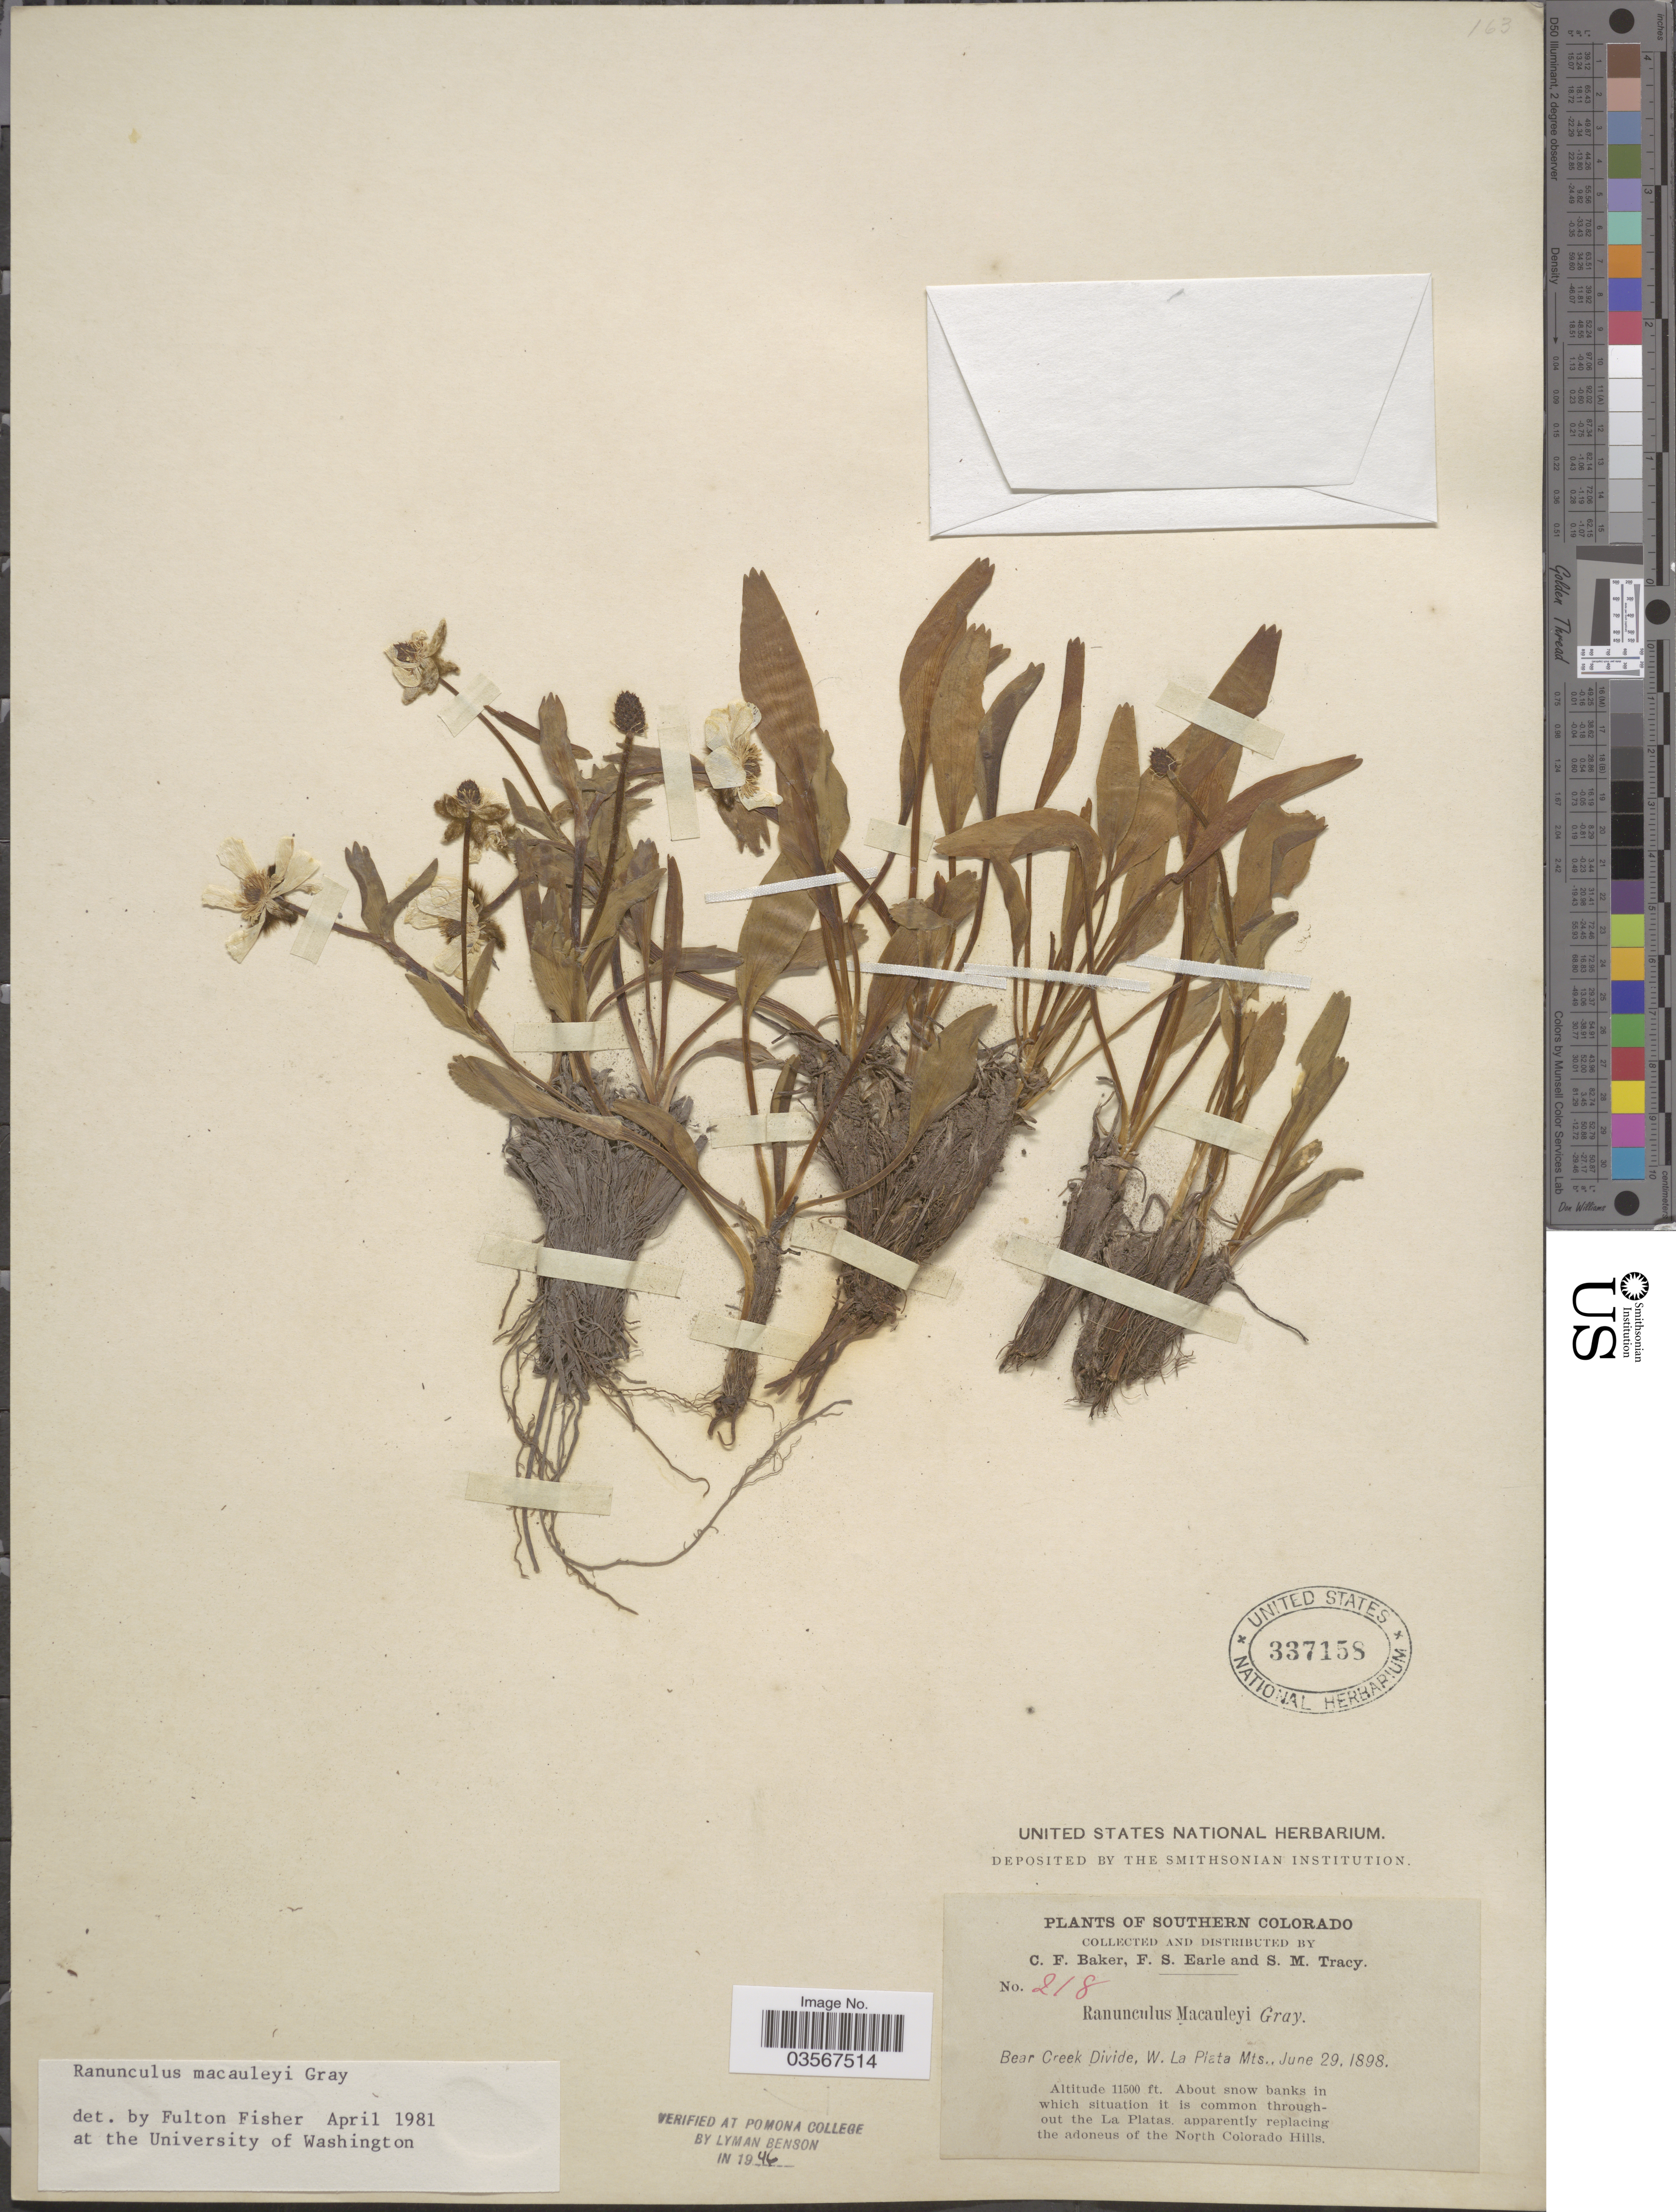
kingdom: Plantae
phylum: Tracheophyta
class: Magnoliopsida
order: Ranunculales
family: Ranunculaceae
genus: Ranunculus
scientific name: Ranunculus macauleyi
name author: A. Gray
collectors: C. F. Baker, F. S. Earle & S. M. Tracy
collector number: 218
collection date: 1898-06-29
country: United States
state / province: Colorado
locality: Southern Colorado. Bear Creek Divide, W. La Plata Mts. About snow banks which situation it is common throughout the La Platas apparently replacing the adoneus of the North Colorado Hills.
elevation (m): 3505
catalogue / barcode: US 337158